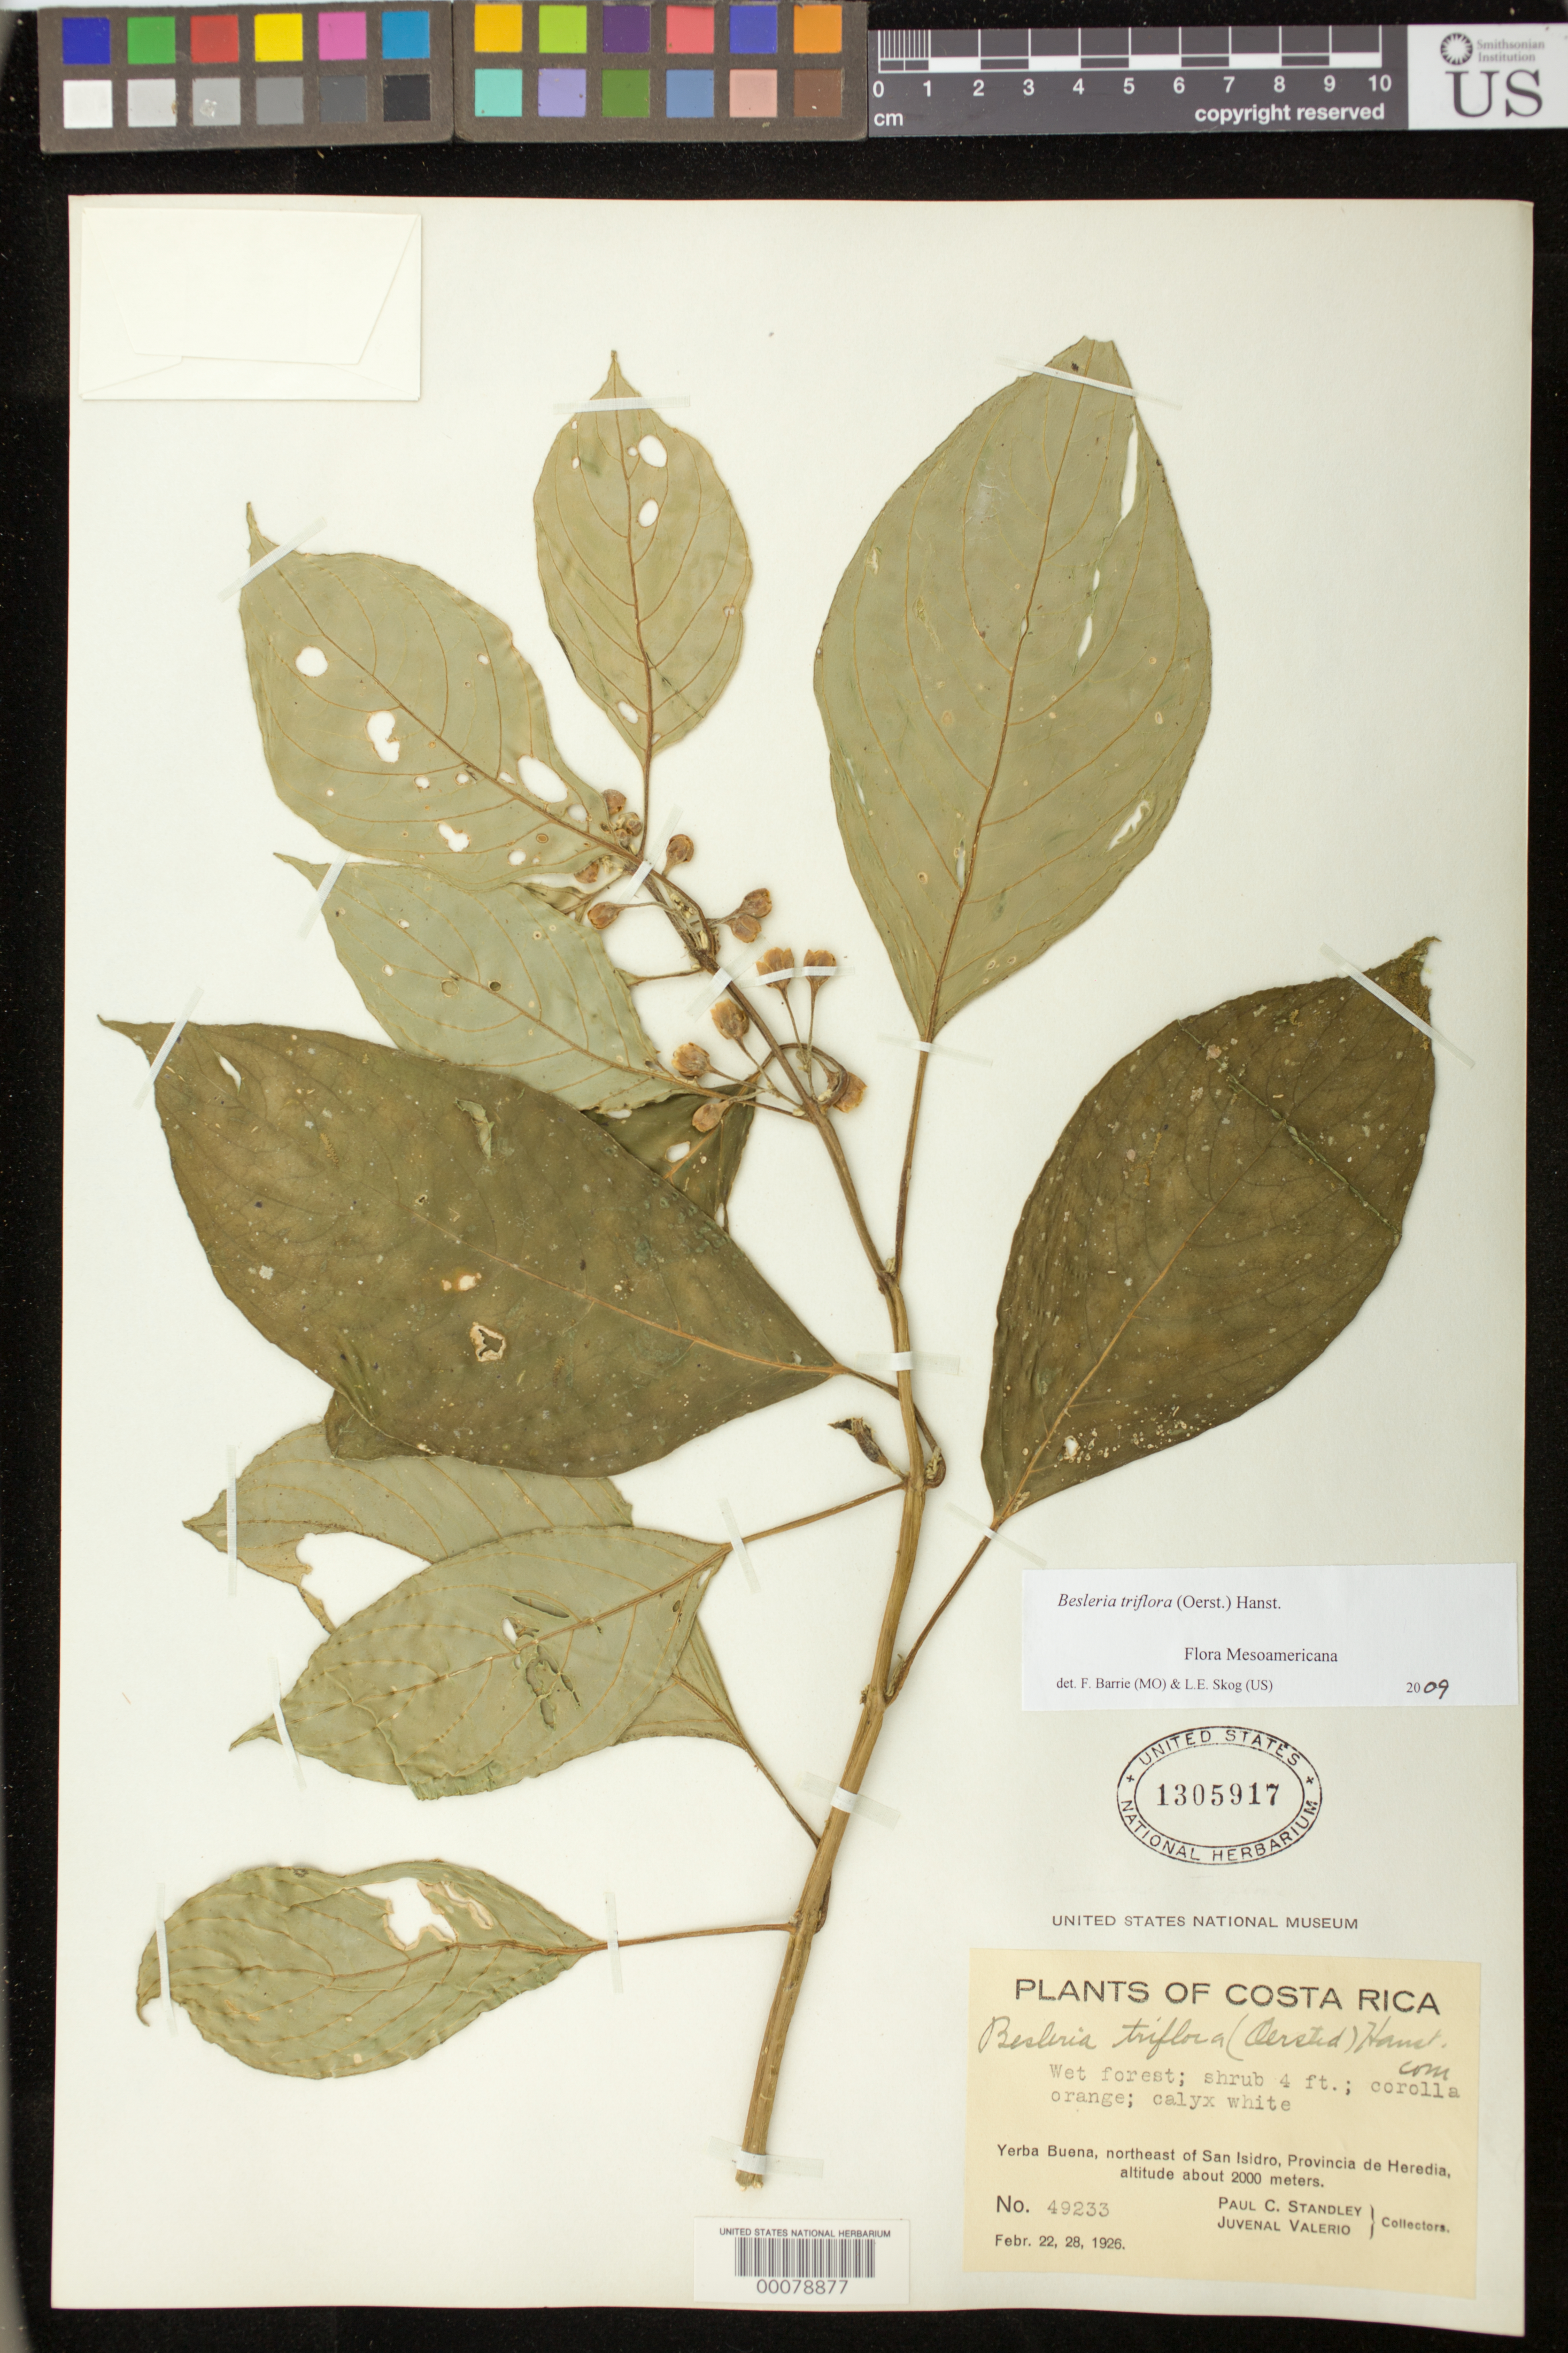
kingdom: Plantae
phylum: Tracheophyta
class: Magnoliopsida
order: Lamiales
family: Gesneriaceae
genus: Besleria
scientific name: Besleria triflora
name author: (Oerst.) Hanst.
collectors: P. C. Standley & J. Valerio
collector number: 49233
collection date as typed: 22-28 Feb 1926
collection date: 1926-02-22/1926-02-28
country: Costa Rica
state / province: Heredia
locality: Yerba Buena, NE of San Isidro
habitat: Wet forest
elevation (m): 2000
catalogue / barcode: US 1305917